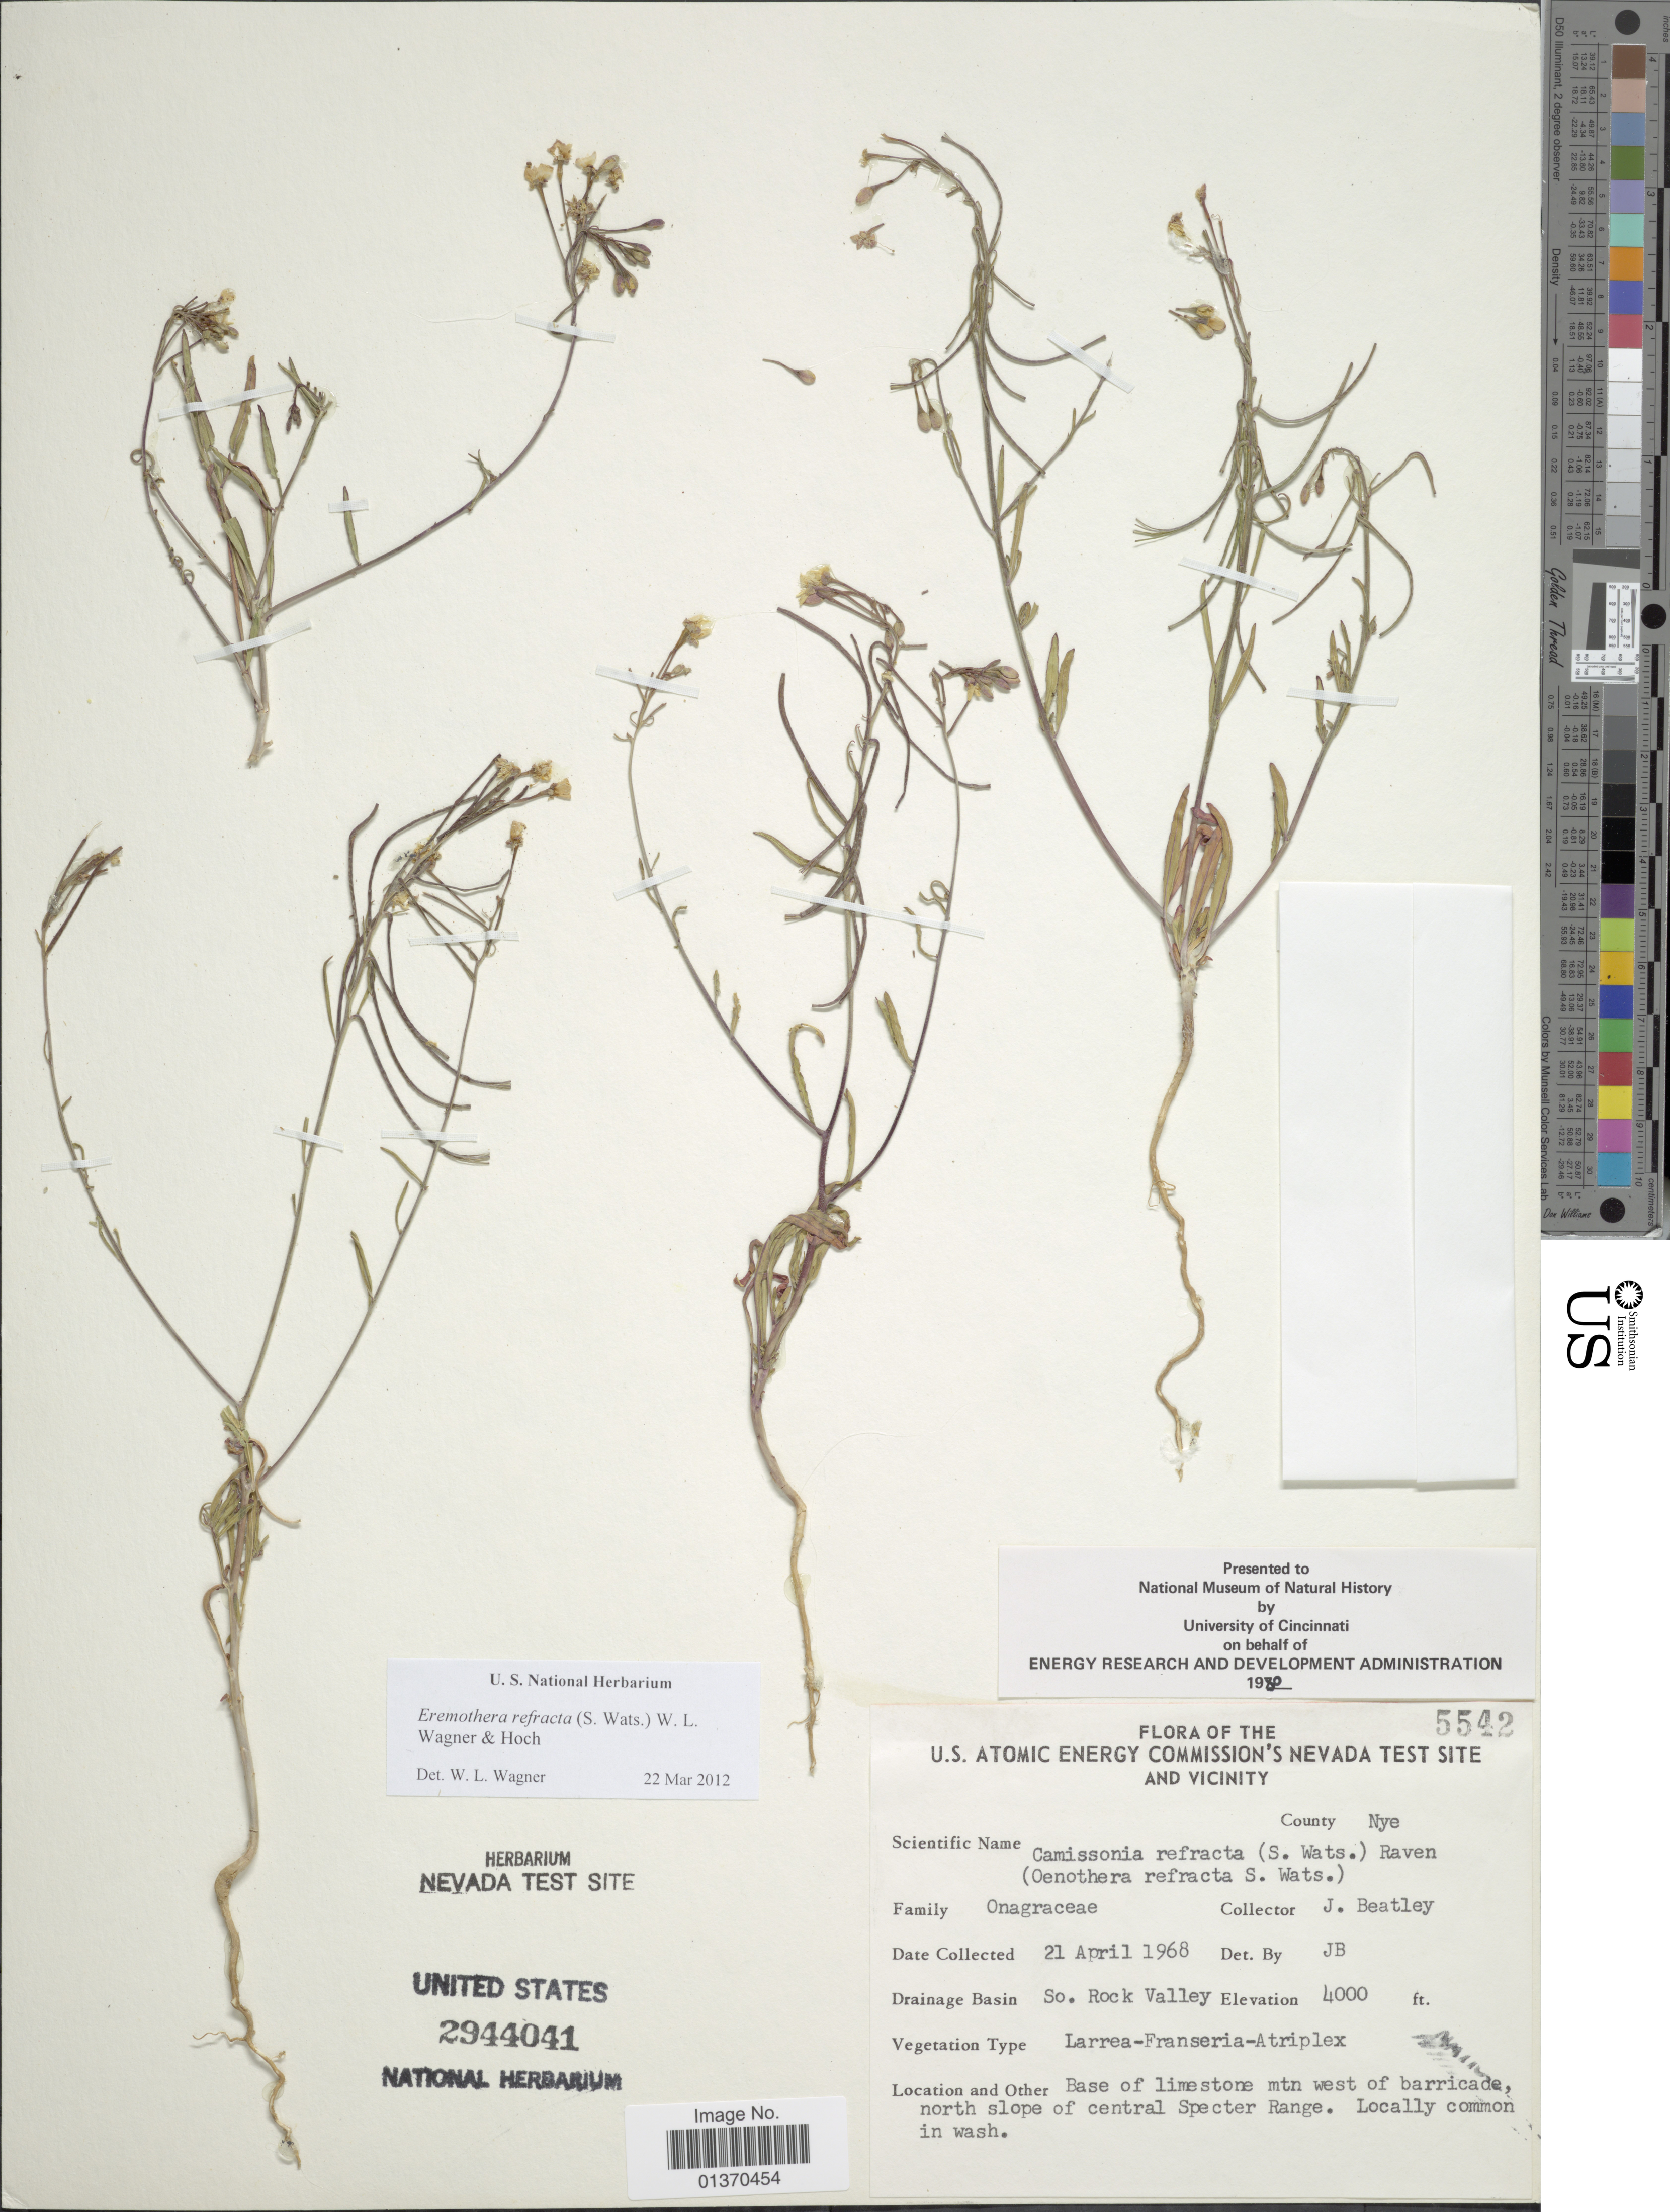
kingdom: Plantae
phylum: Tracheophyta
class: Magnoliopsida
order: Myrtales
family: Onagraceae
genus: Eremothera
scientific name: Eremothera refracta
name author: (S. Watson) W.L. Wagner & Hoch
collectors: J. C. Beatley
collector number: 5542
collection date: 1968-04-21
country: United States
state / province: Nevada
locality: U. S. Atomic Energy Commission's Nevada Test Site and Vicinity, So. Rock Valley, Base of limestone mtn west of barricade, north slope of central Specter Range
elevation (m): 1219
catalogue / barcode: US 2944041